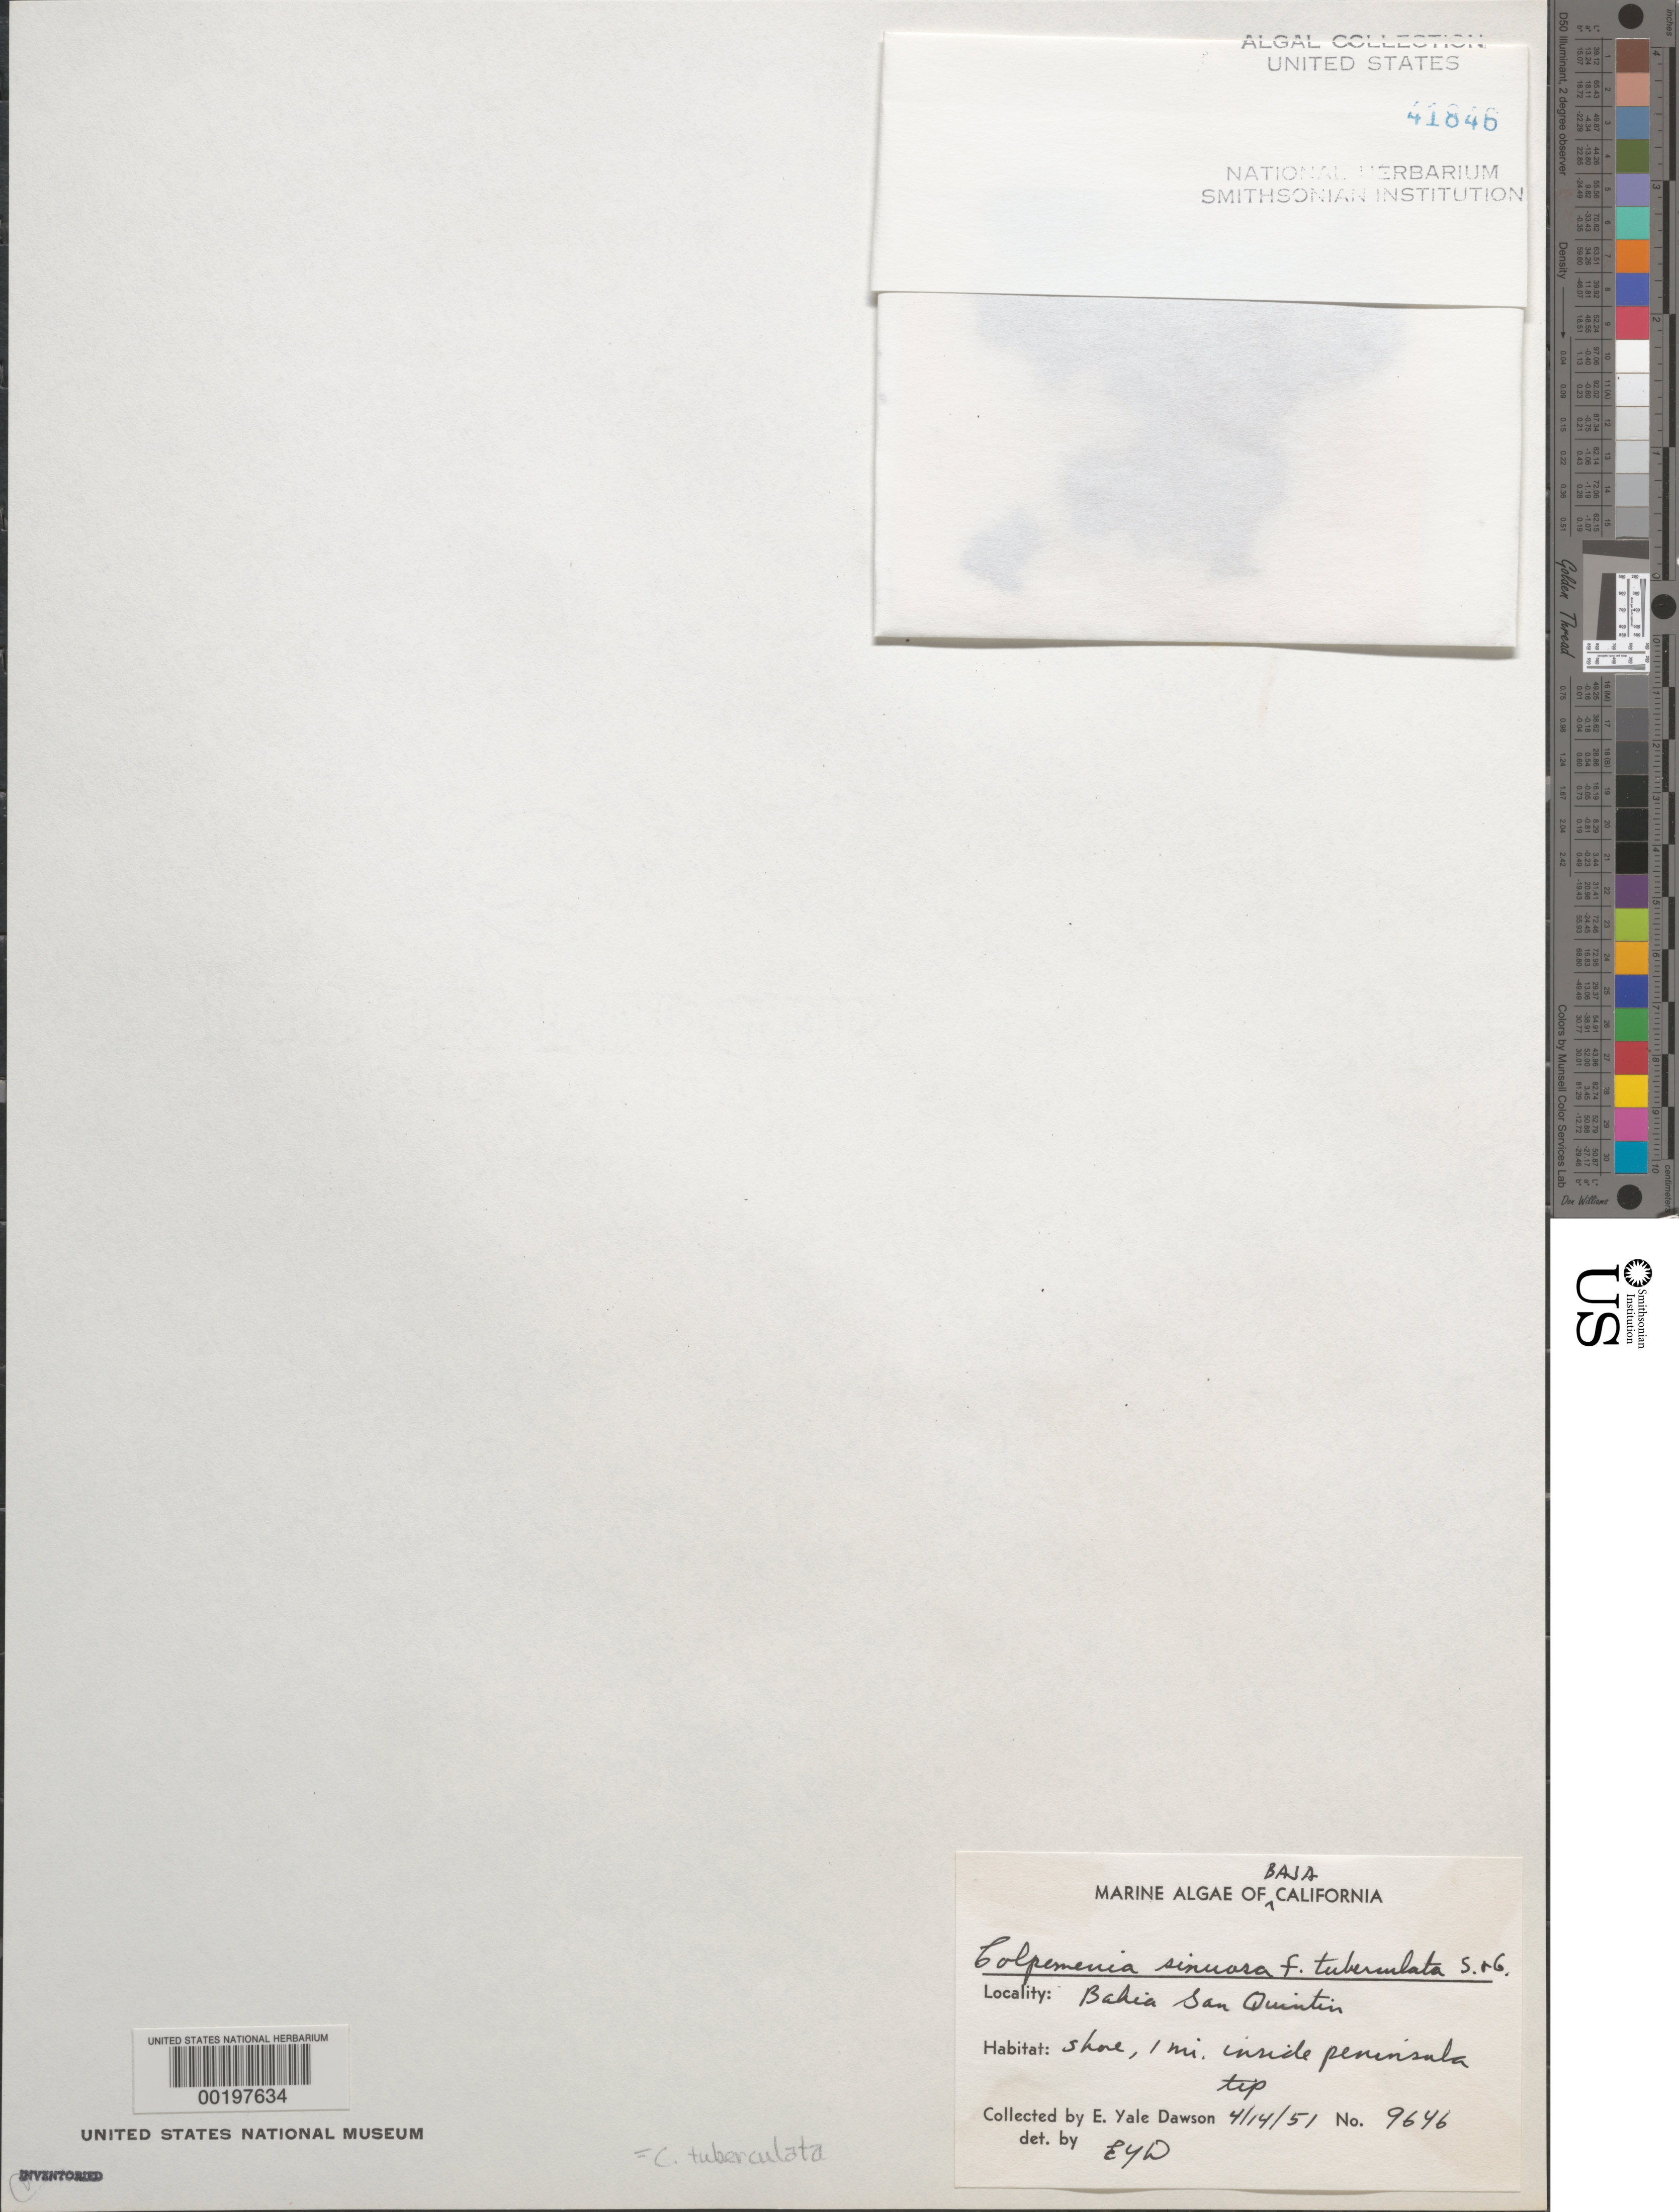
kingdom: Chromista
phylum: Ochrophyta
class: Phaeophyceae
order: Scytosiphonales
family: Scytosiphonaceae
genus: Colpomenia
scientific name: Colpomenia tuberculata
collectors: E. Y. Dawson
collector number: EYD 9646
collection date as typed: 14 Apr 1951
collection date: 1951-04-14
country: Mexico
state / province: Baja California Norte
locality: Bahia San Quintin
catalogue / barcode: US 41846